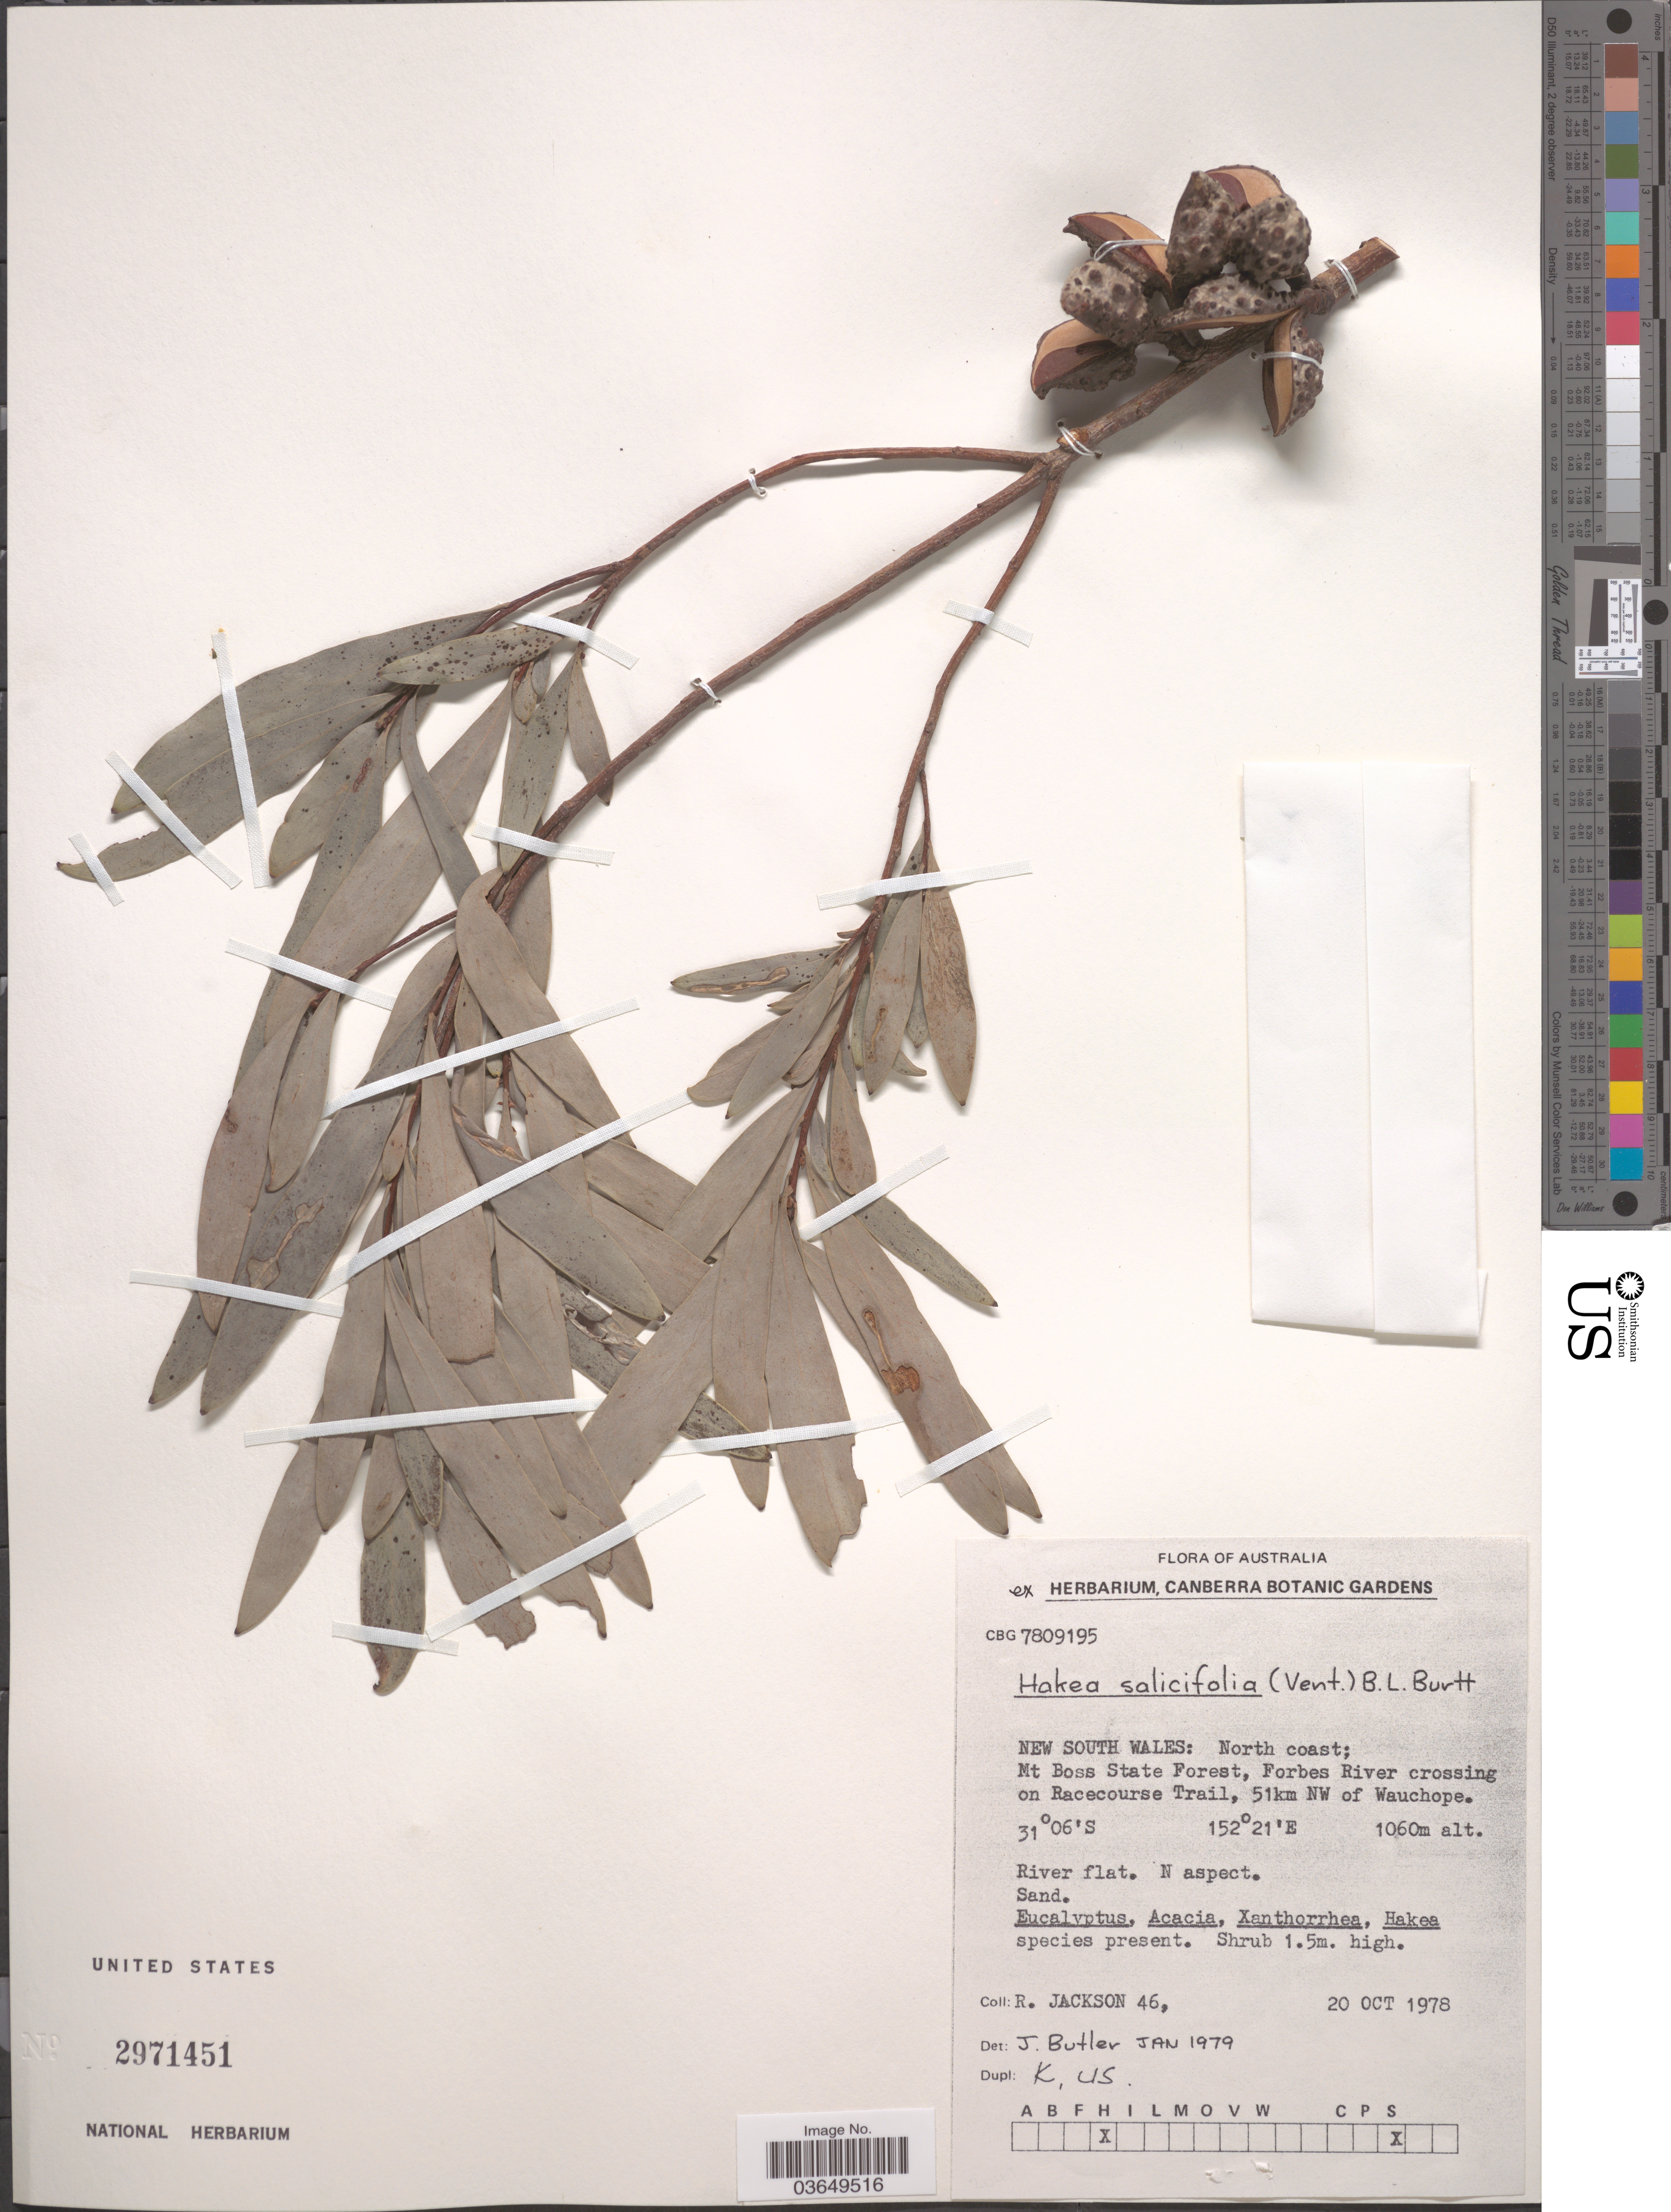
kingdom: Plantae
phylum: Tracheophyta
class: Magnoliopsida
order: Proteales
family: Proteaceae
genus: Hakea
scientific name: Hakea salicifolia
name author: (Vent.) B.L. Burtt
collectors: R. Jackson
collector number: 46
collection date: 1978-10-20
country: Australia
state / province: New South Wales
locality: North coast; Mt Boss State Forest, Forbes River crossing on Racecourse Trail, 51km NW of Wauchope.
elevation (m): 1060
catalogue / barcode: US 2971451